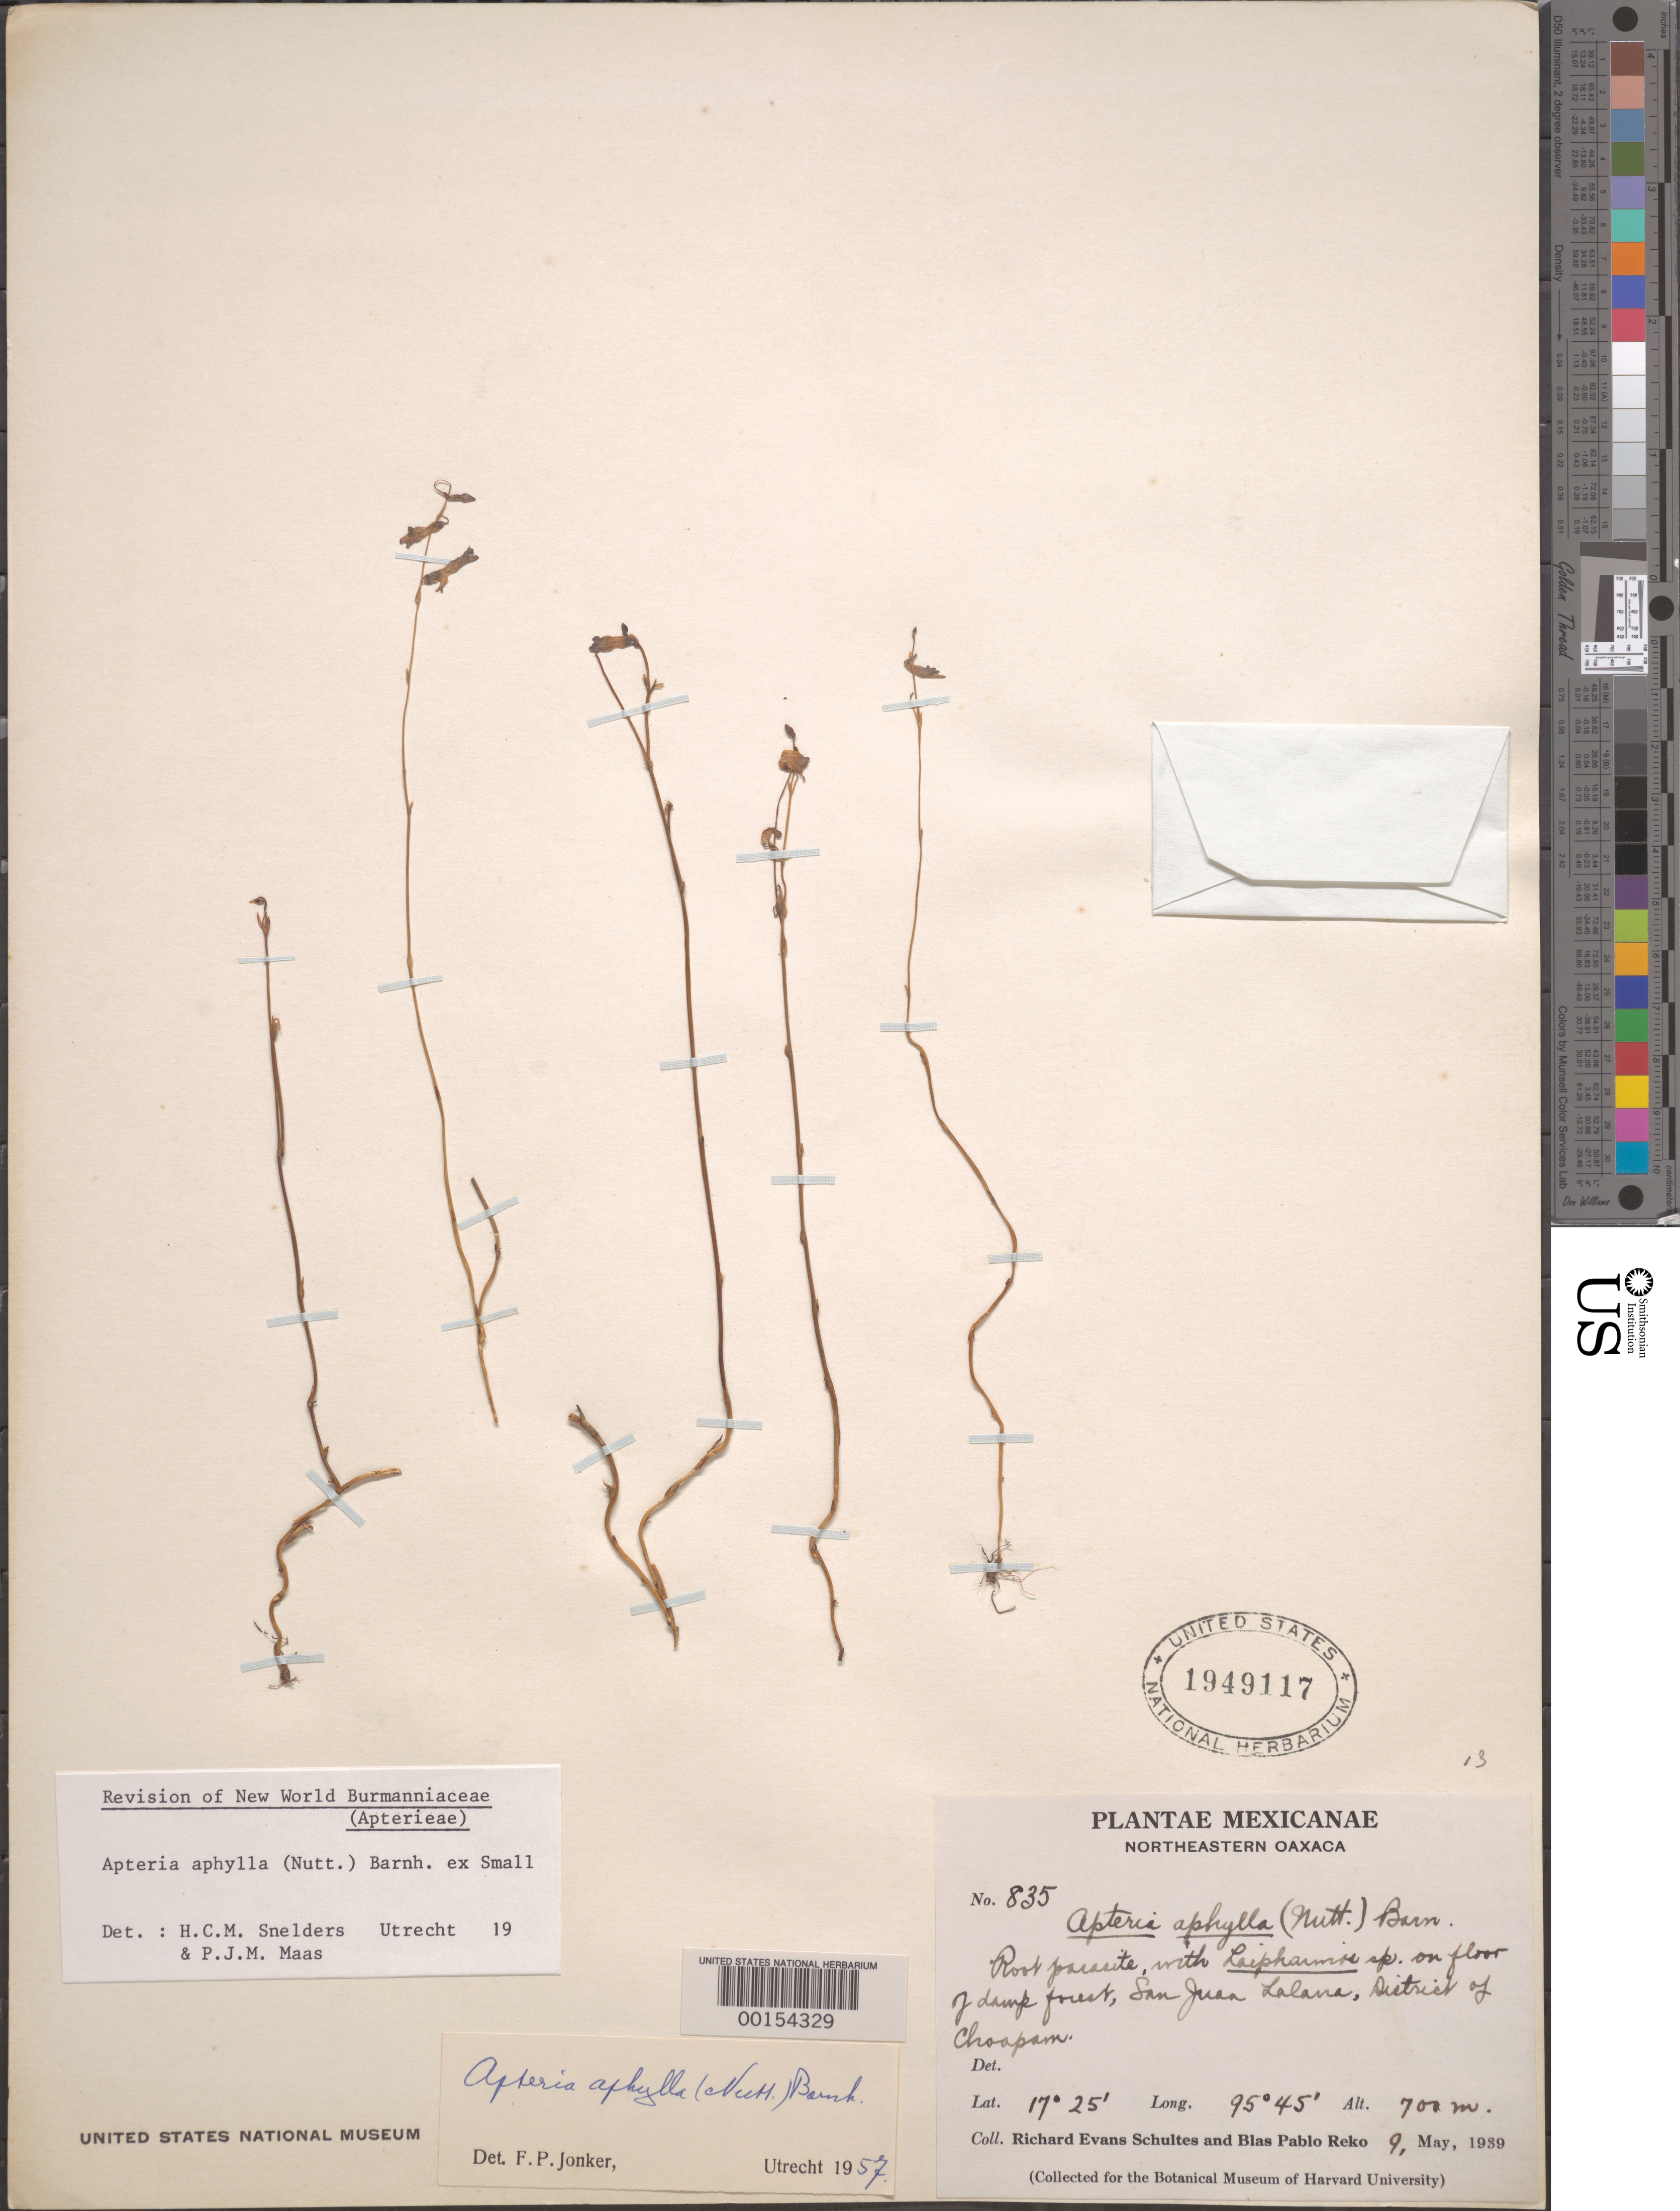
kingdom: Plantae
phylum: Tracheophyta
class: Liliopsida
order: Dioscoreales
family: Burmanniaceae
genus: Apteria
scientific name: Apteria aphylla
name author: (Nutt.) Barnhart ex Small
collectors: R. E. Schultes & B. P. Reko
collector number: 835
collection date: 1939-05-09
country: Mexico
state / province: Oaxaca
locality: Northeastern Oaxaca. San Juan Lalana, District of Choapam.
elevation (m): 700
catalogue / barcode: US 1949117